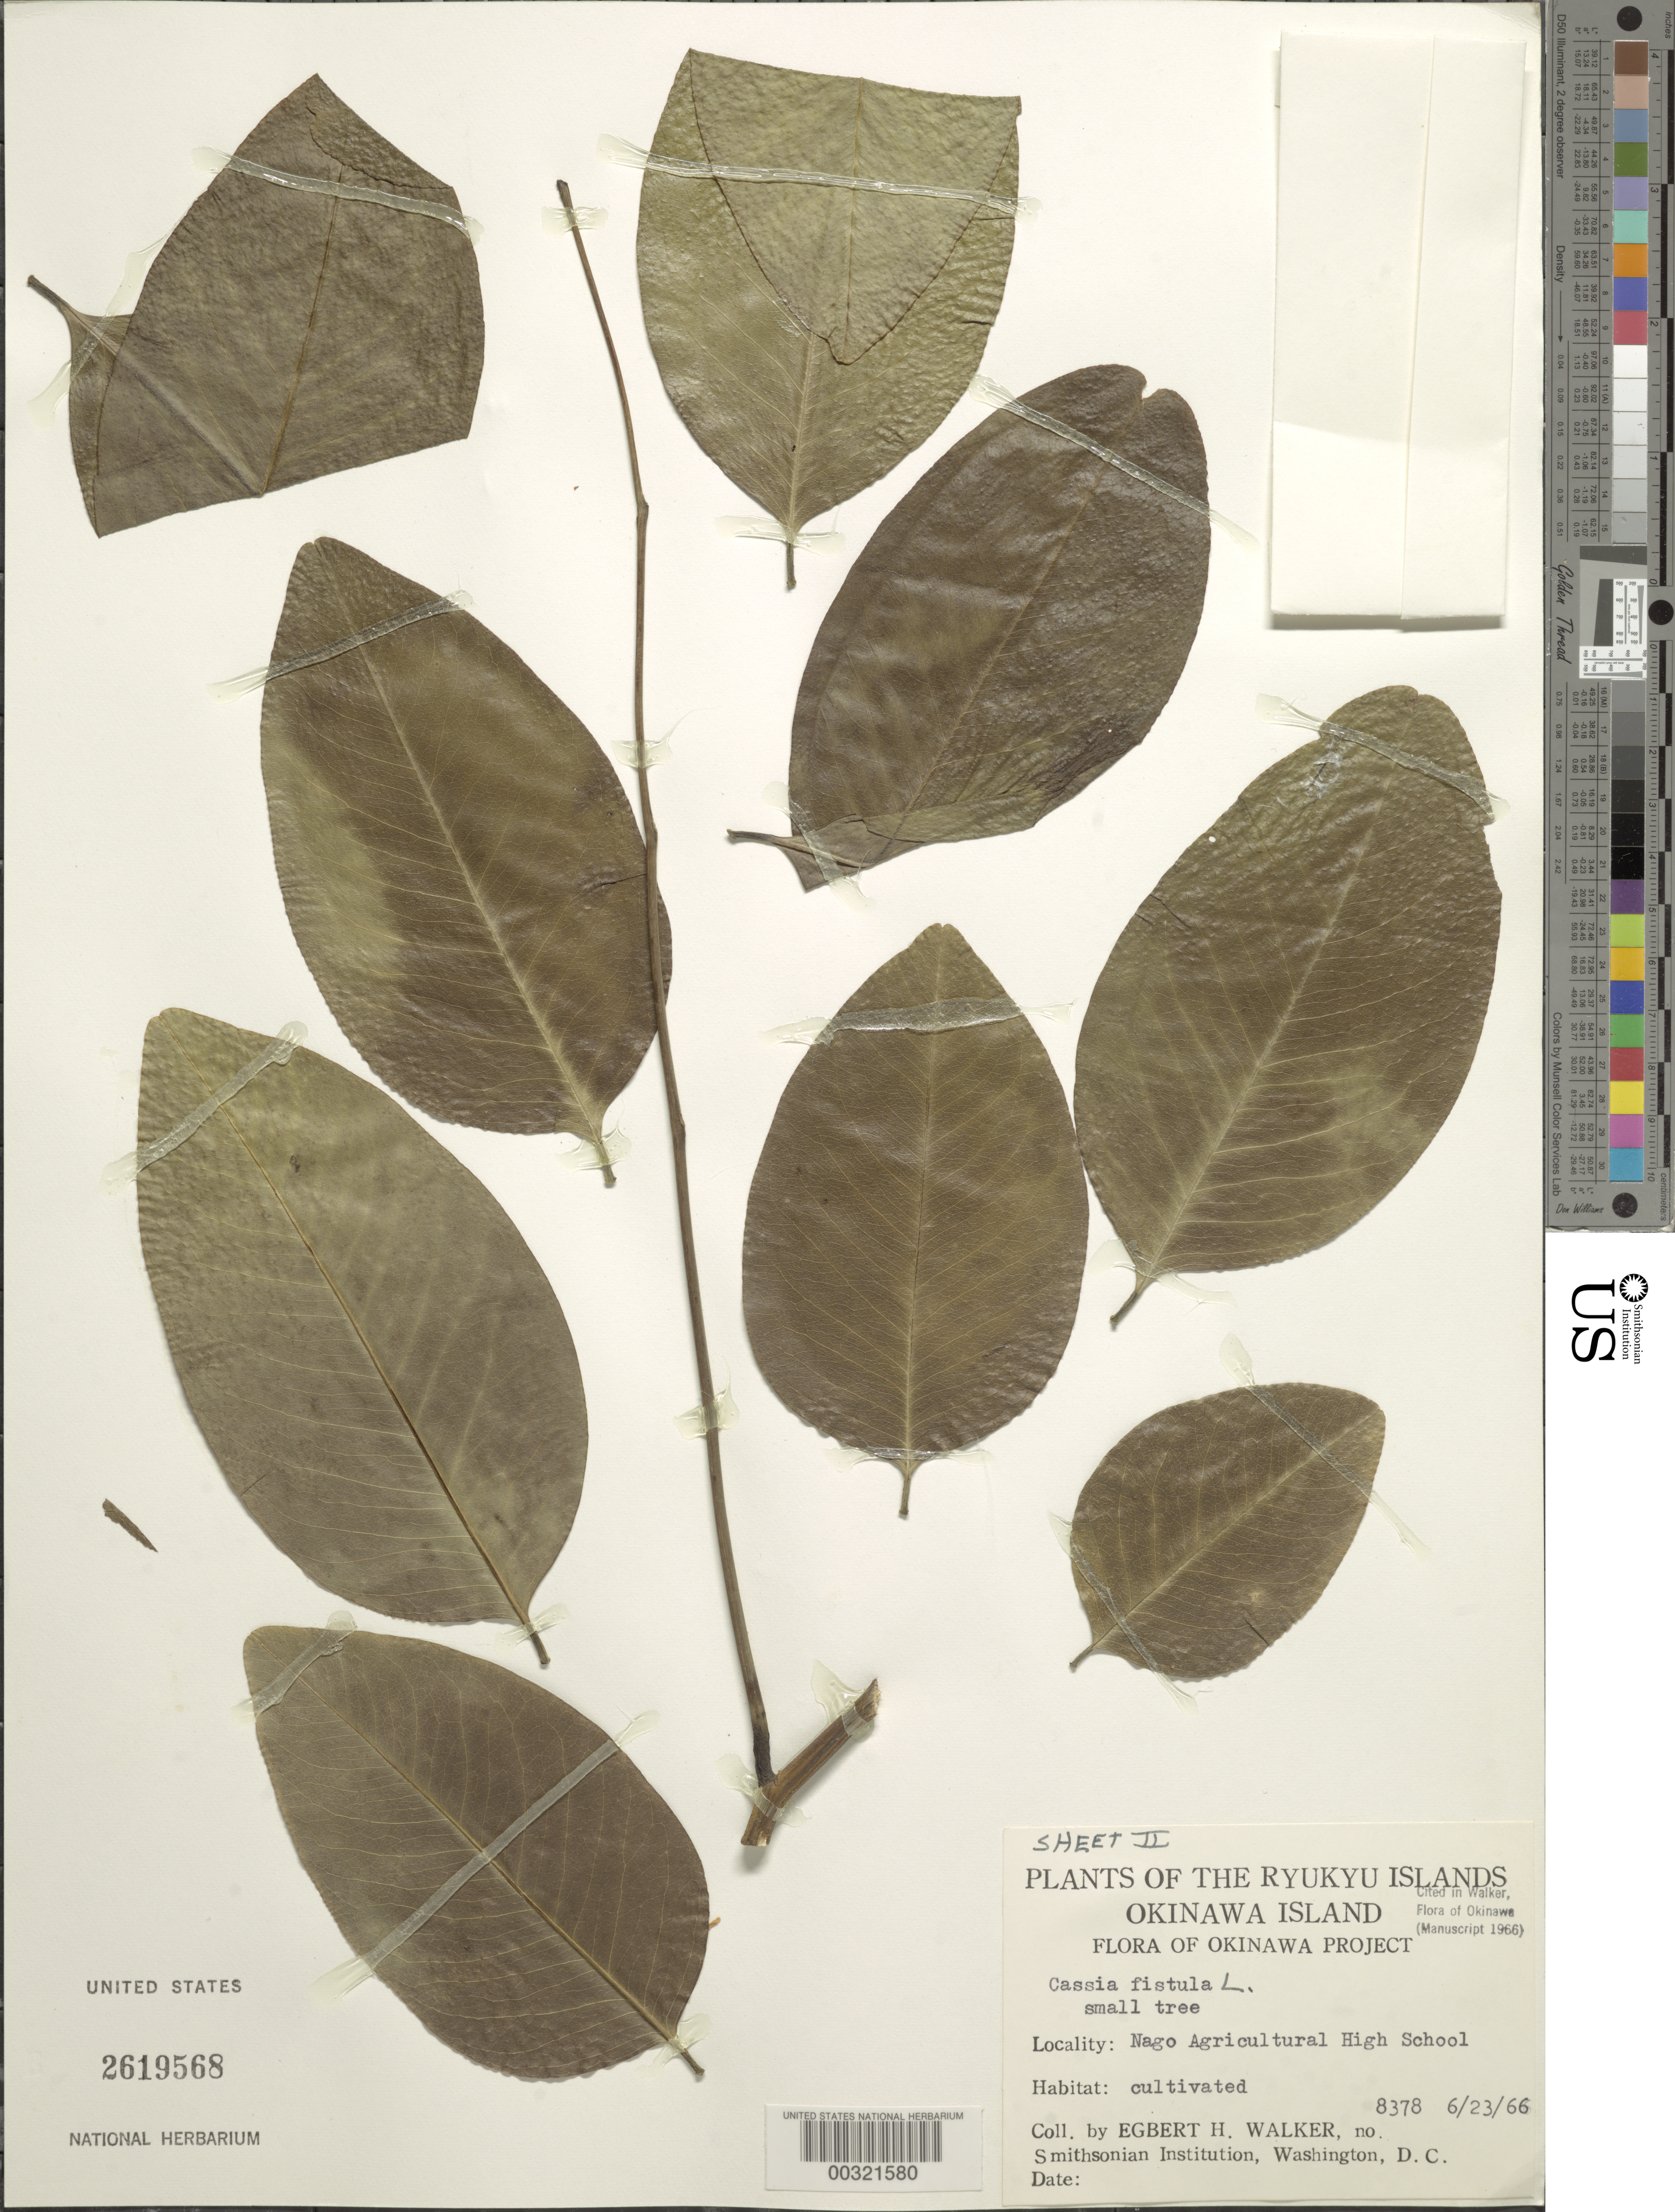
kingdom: Plantae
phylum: Tracheophyta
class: Magnoliopsida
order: Fabales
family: Fabaceae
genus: Cassia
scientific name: Cassia fistula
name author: L.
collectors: E. H. Walker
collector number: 8378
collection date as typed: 23 Jun 1966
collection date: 1966-06-23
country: Japan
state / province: Okinawa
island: Okinawa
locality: Nago Agricultural High School.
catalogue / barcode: US 2619568